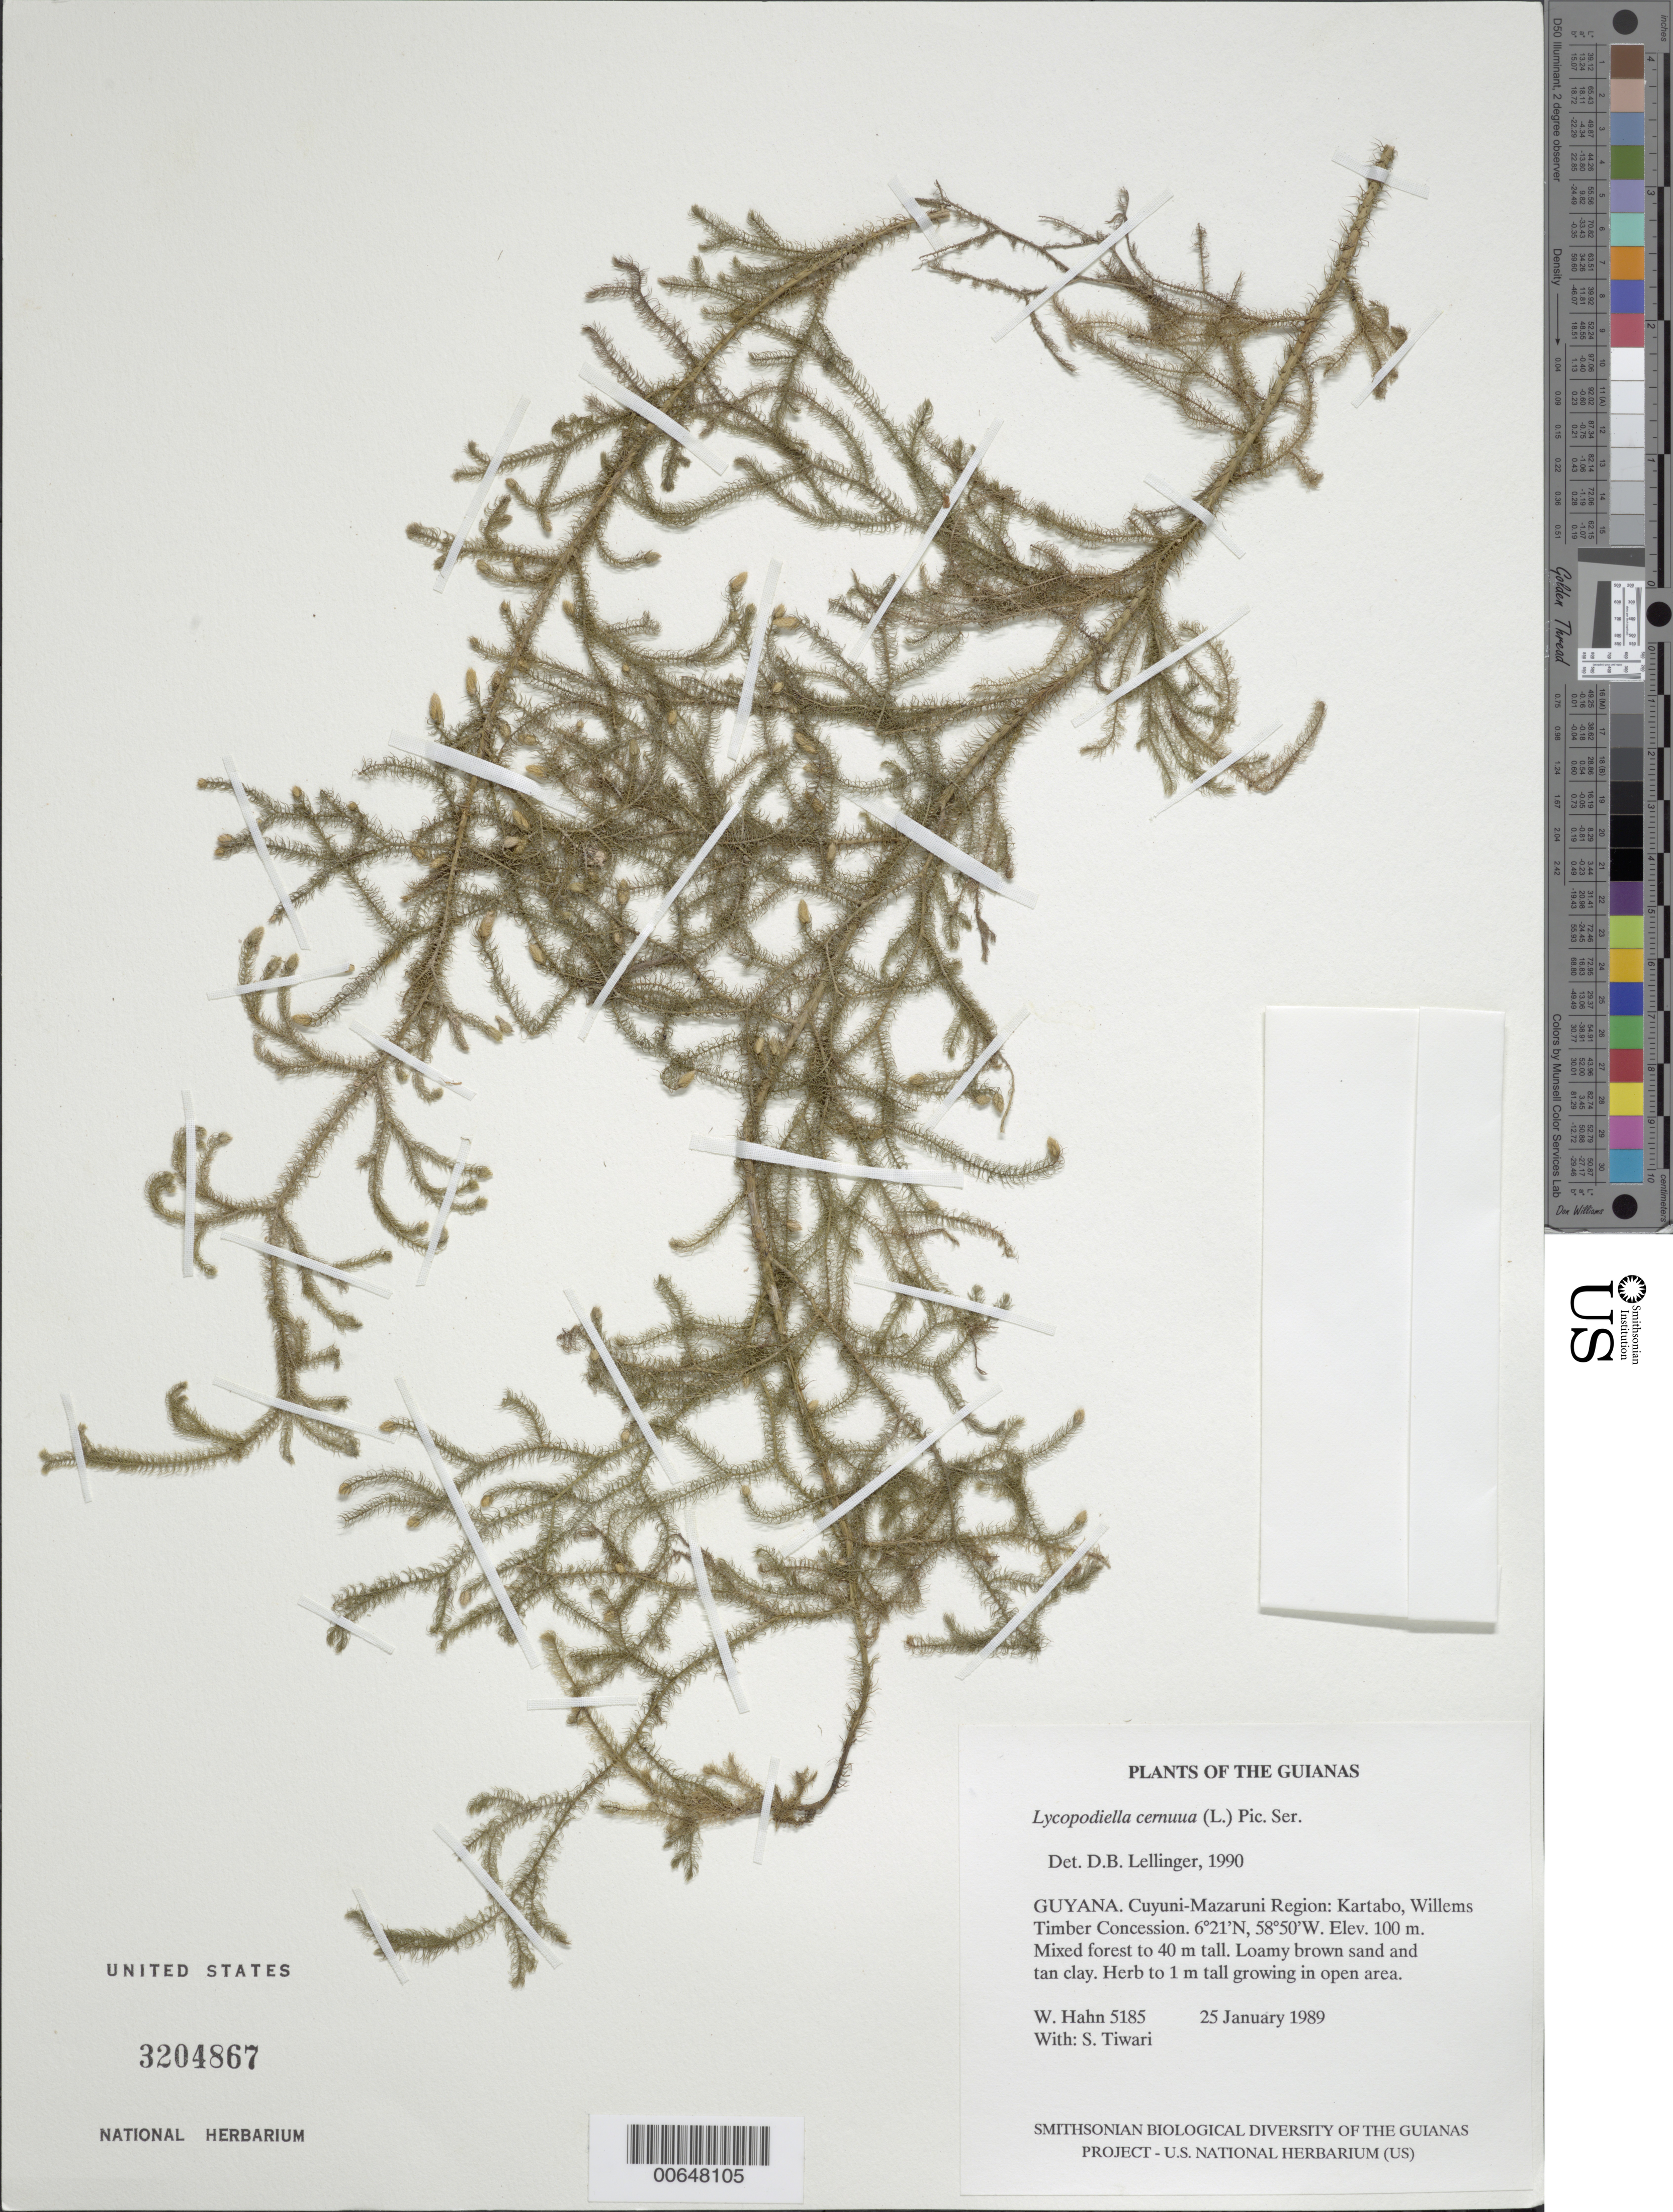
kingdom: Plantae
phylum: Tracheophyta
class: Lycopodiopsida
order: Lycopodiales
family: Lycopodiaceae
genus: Palhinhaea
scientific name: Palhinhaea cernua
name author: (L.) Vasc. & Franco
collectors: W. Hahn & S. Tiwari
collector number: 5185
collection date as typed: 25 January 1989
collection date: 1989-01-25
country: Guyana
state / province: Cuyuni-Mazaruni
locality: Kartabo, Willems Timber concession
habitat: Mixed forest to 40 m tall. Loamy brown sand and tan clay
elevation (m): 100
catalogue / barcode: US 3204867